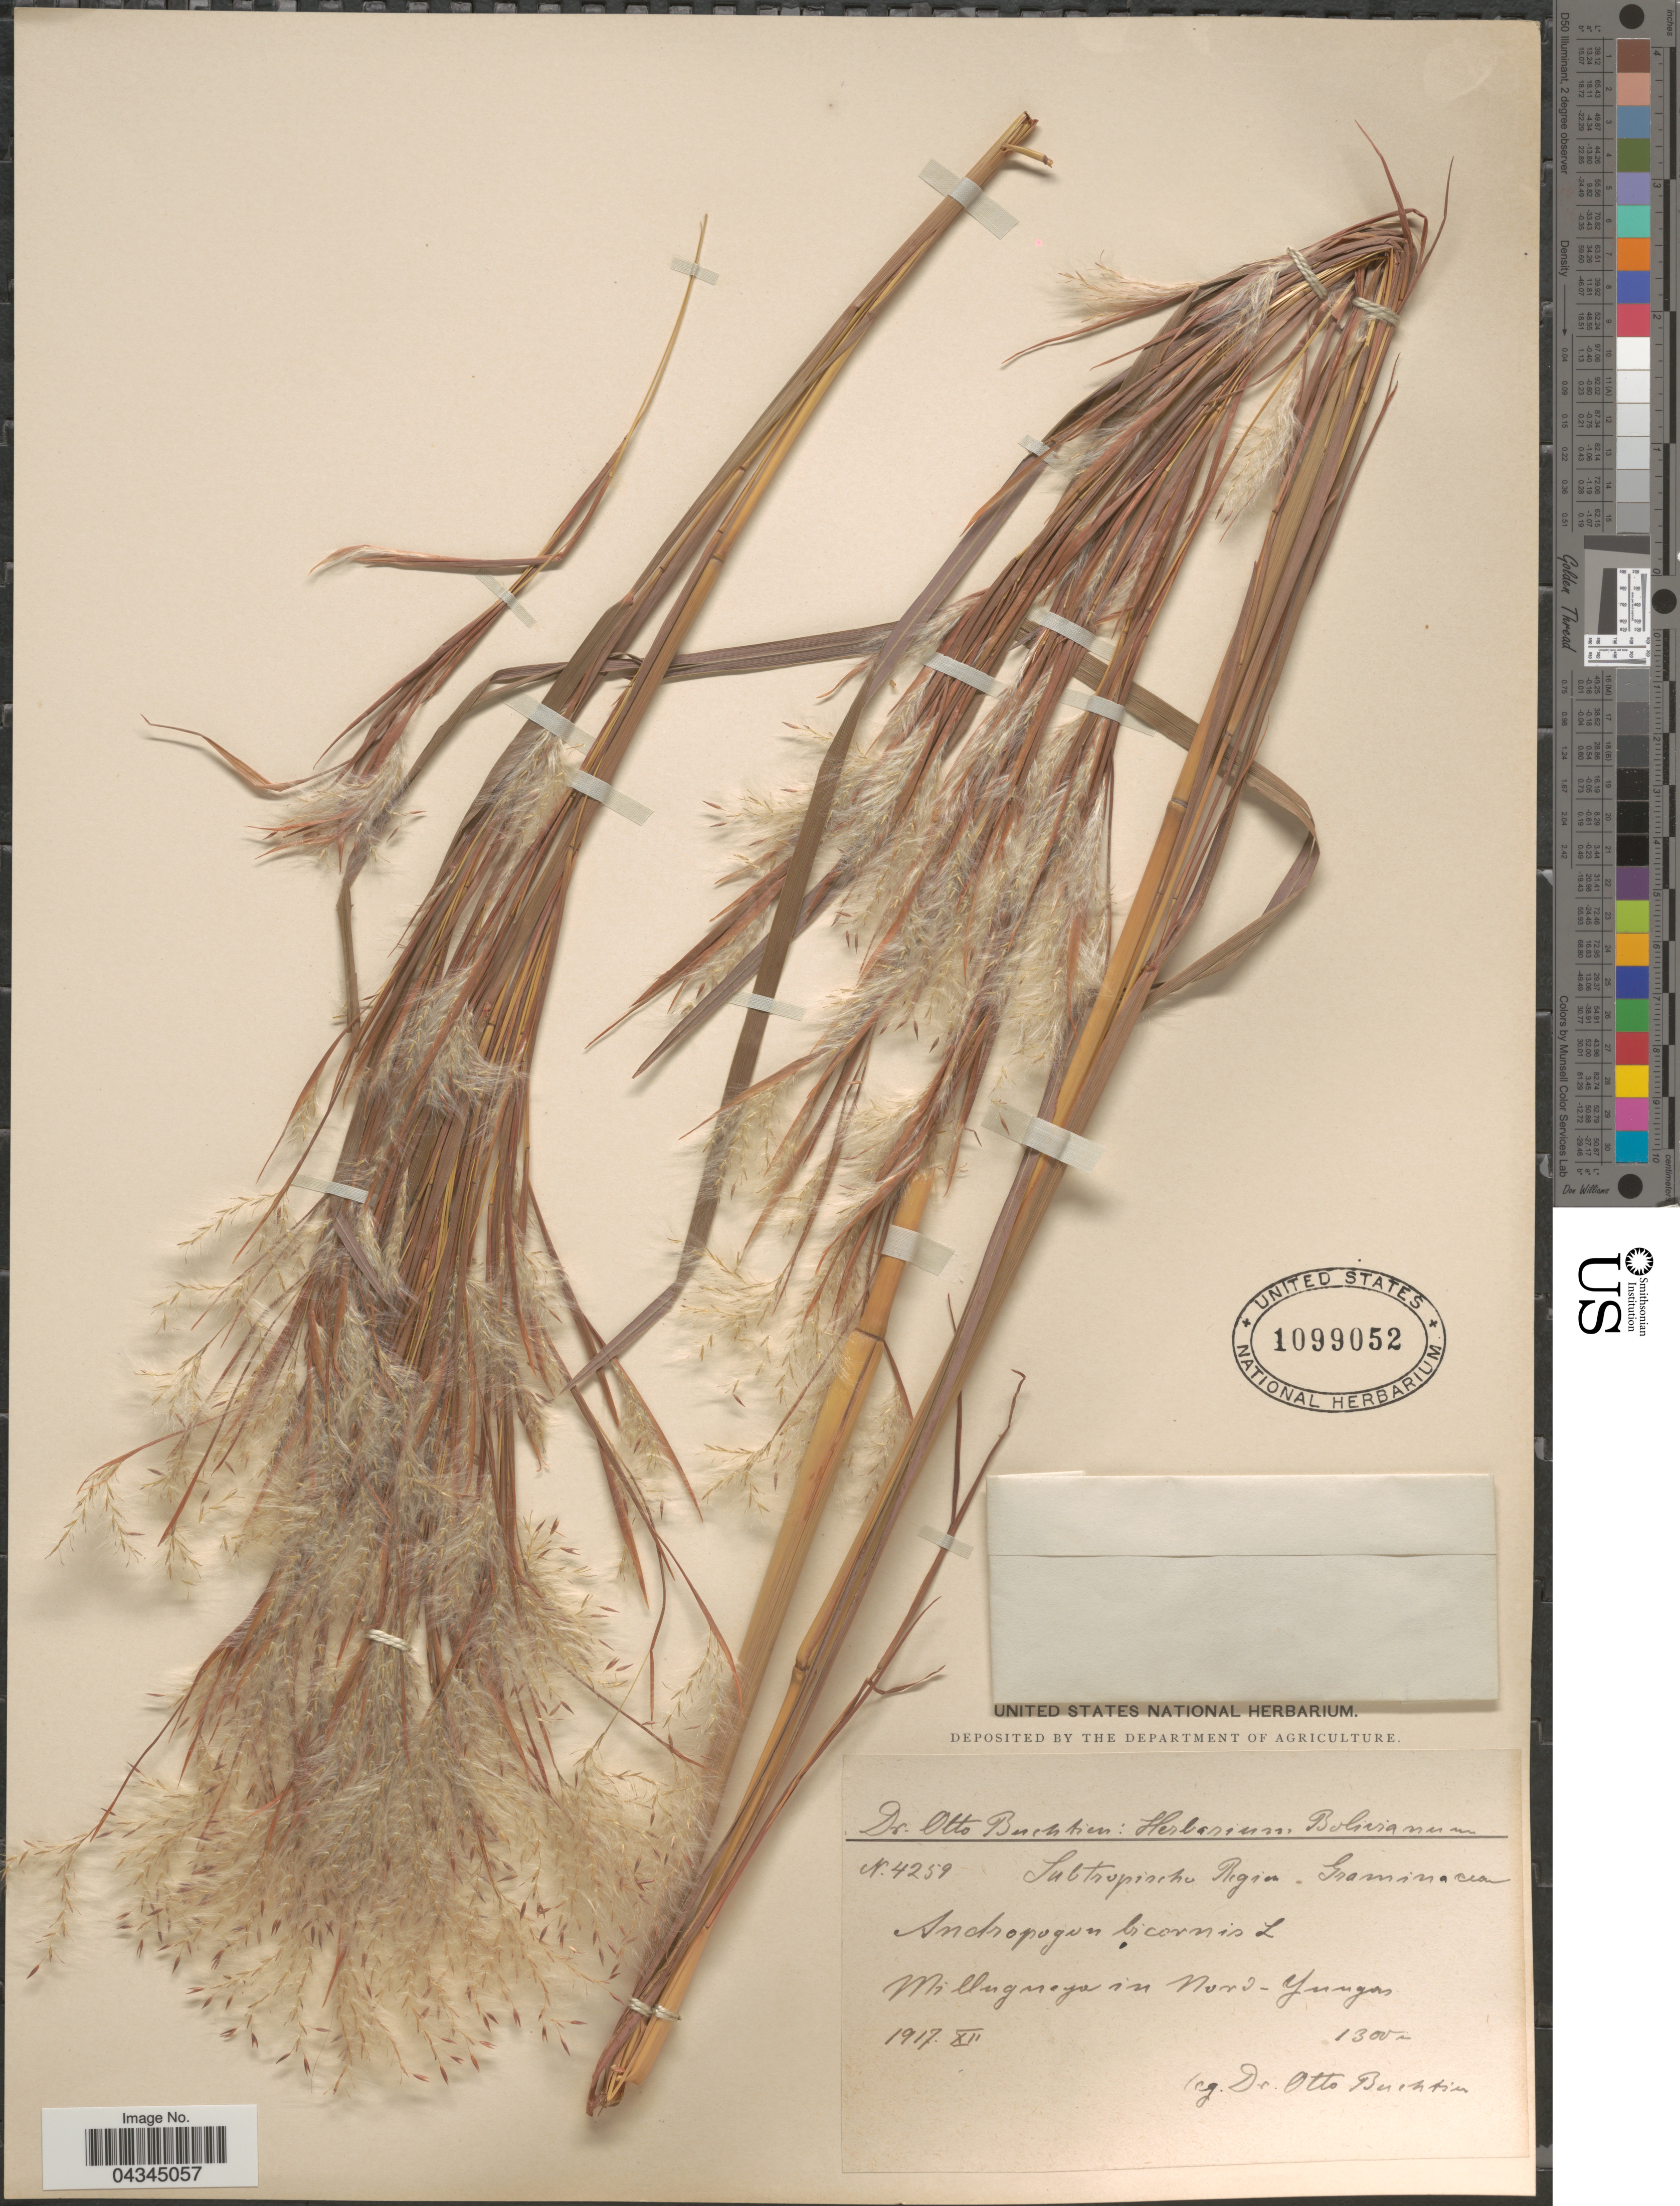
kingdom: Plantae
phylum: Tracheophyta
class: Liliopsida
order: Poales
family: Poaceae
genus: Andropogon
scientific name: Andropogon bicornis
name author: L.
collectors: O. Buchtien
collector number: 4259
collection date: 1917-12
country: Bolivia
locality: Subtropische Region. Milleguaya in Nord-Yungas.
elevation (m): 1300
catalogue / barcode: US 1099052